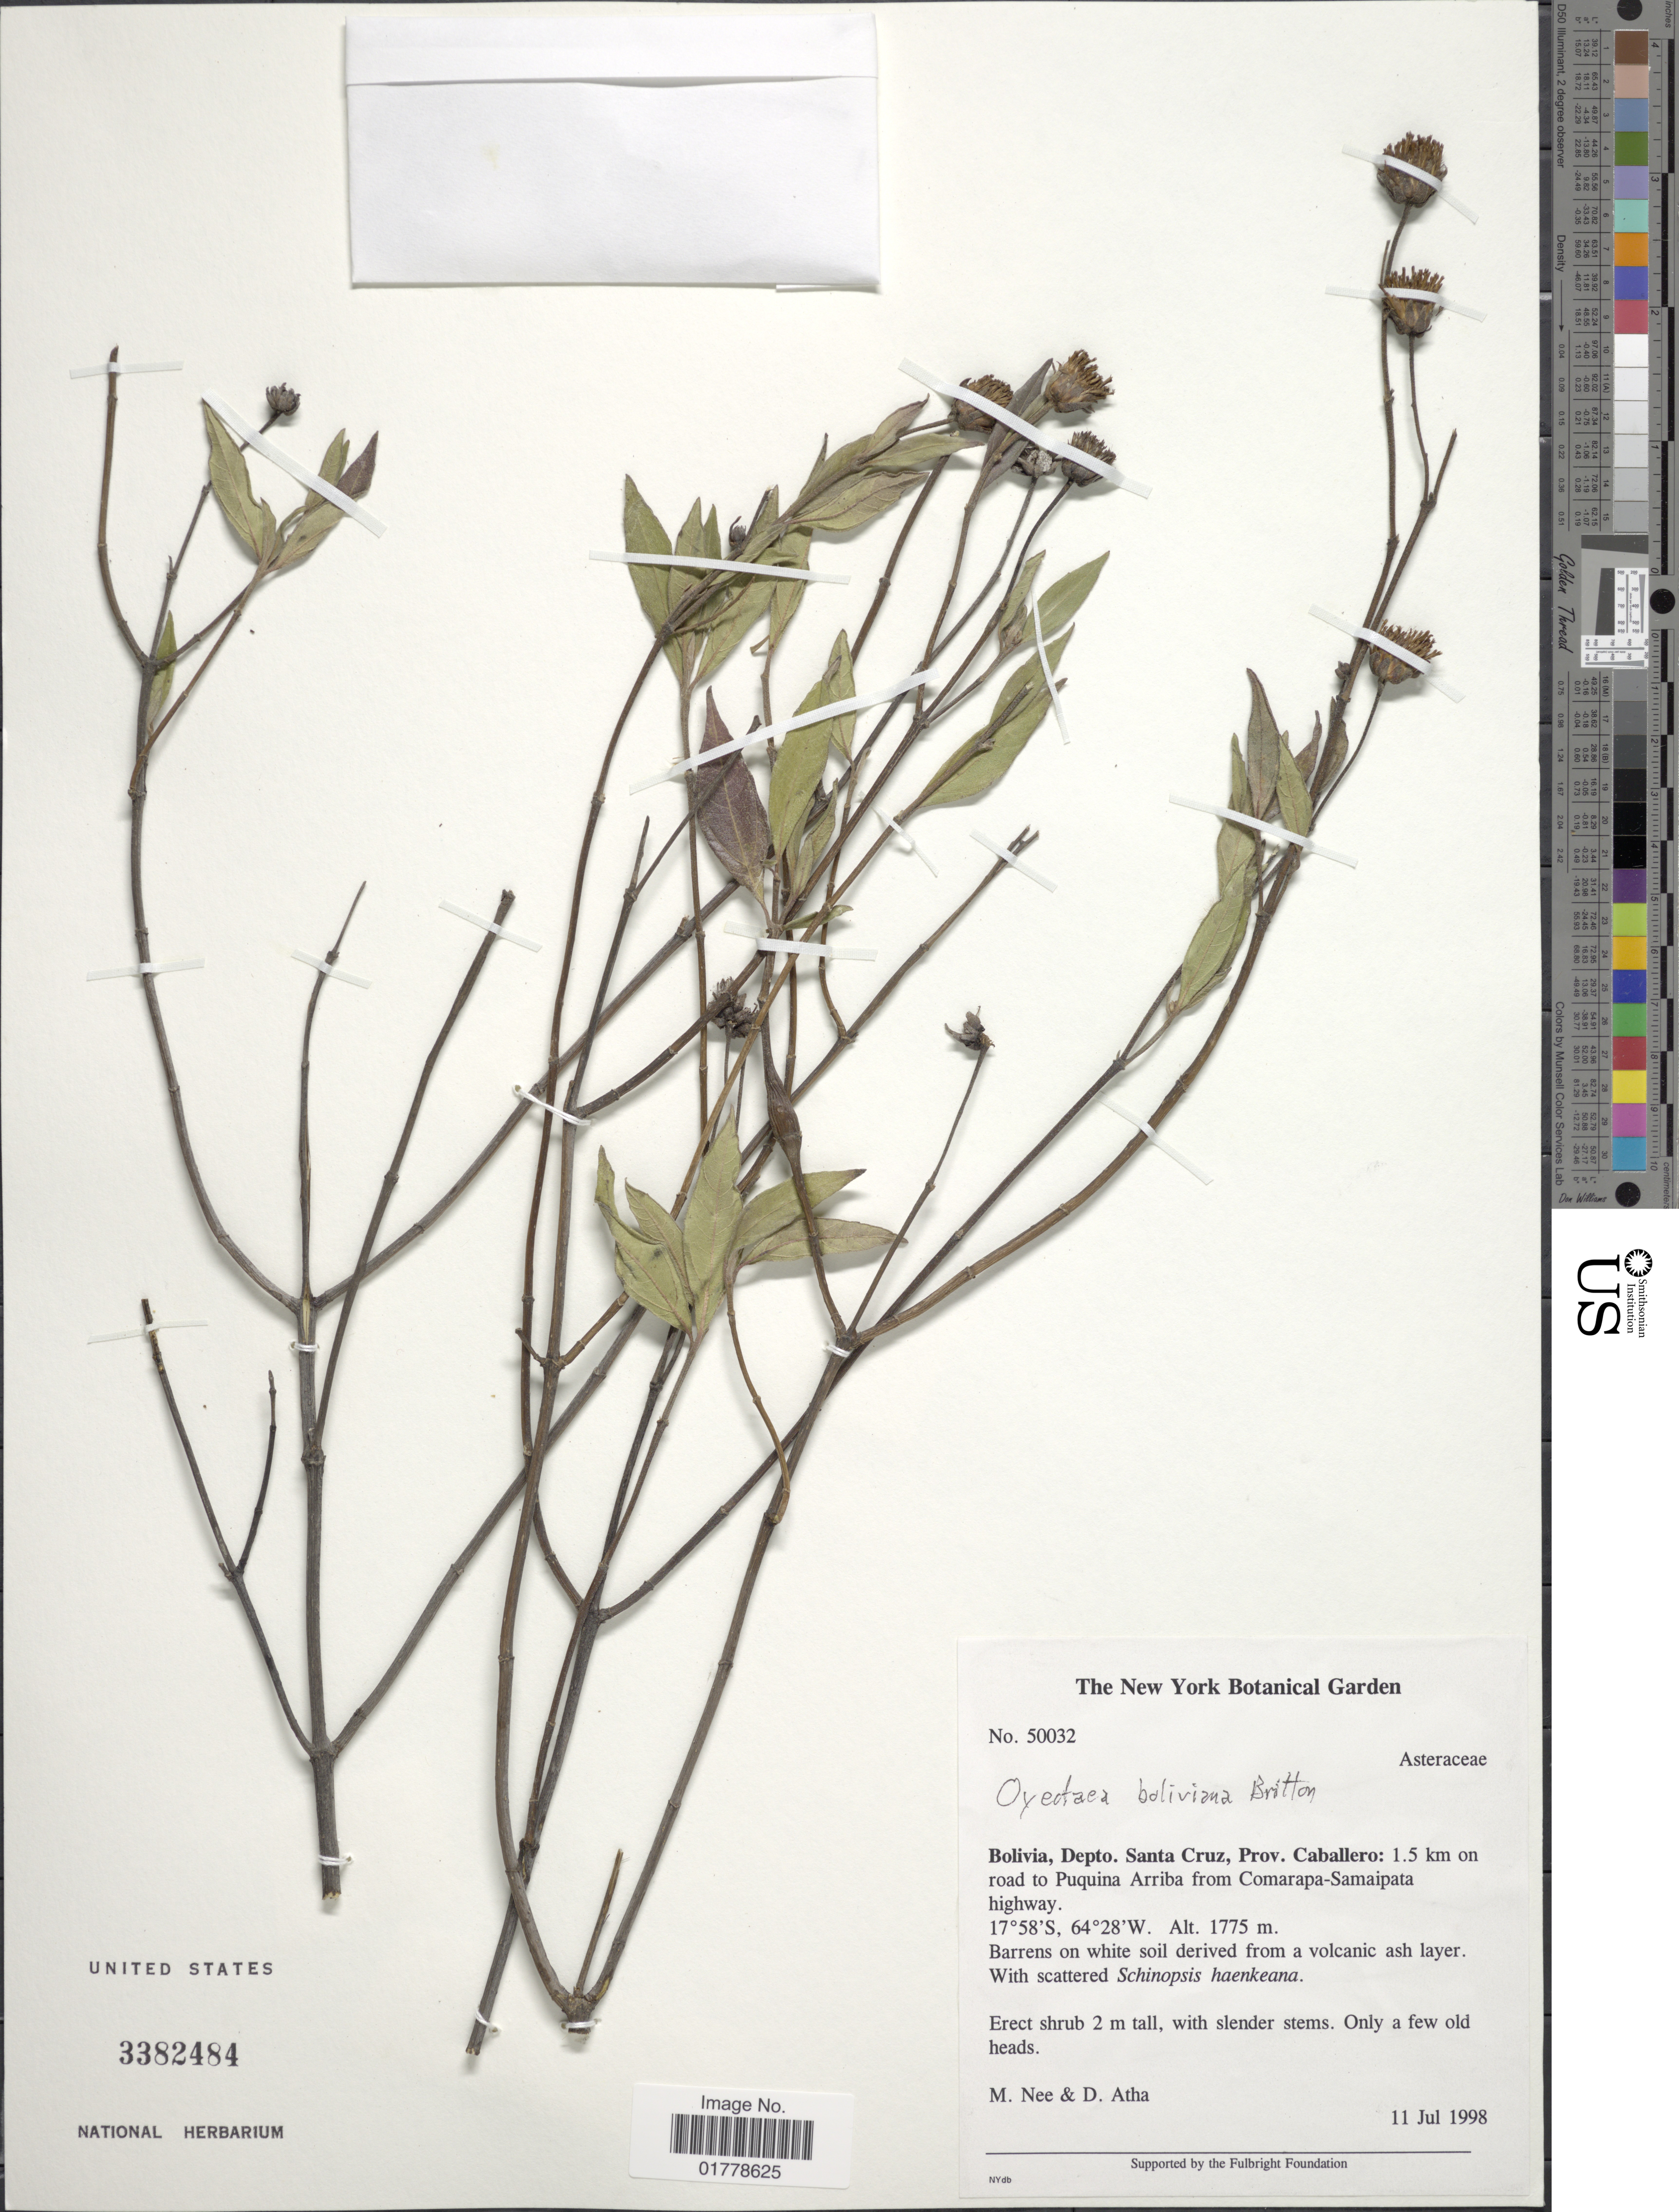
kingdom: Plantae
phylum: Tracheophyta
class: Magnoliopsida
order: Asterales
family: Asteraceae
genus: Oyedaea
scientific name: Oyedaea boliviana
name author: Britton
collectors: M. Nee & D. Atha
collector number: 50032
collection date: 1998-07-11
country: Bolivia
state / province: Santa Cruz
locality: Bolivia, Depto. Santa Cruz, Prov. Caballero: 1.5 km on road to Puquina Arriba from Comarapa-Samaipata highway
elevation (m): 1775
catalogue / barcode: US 3382484